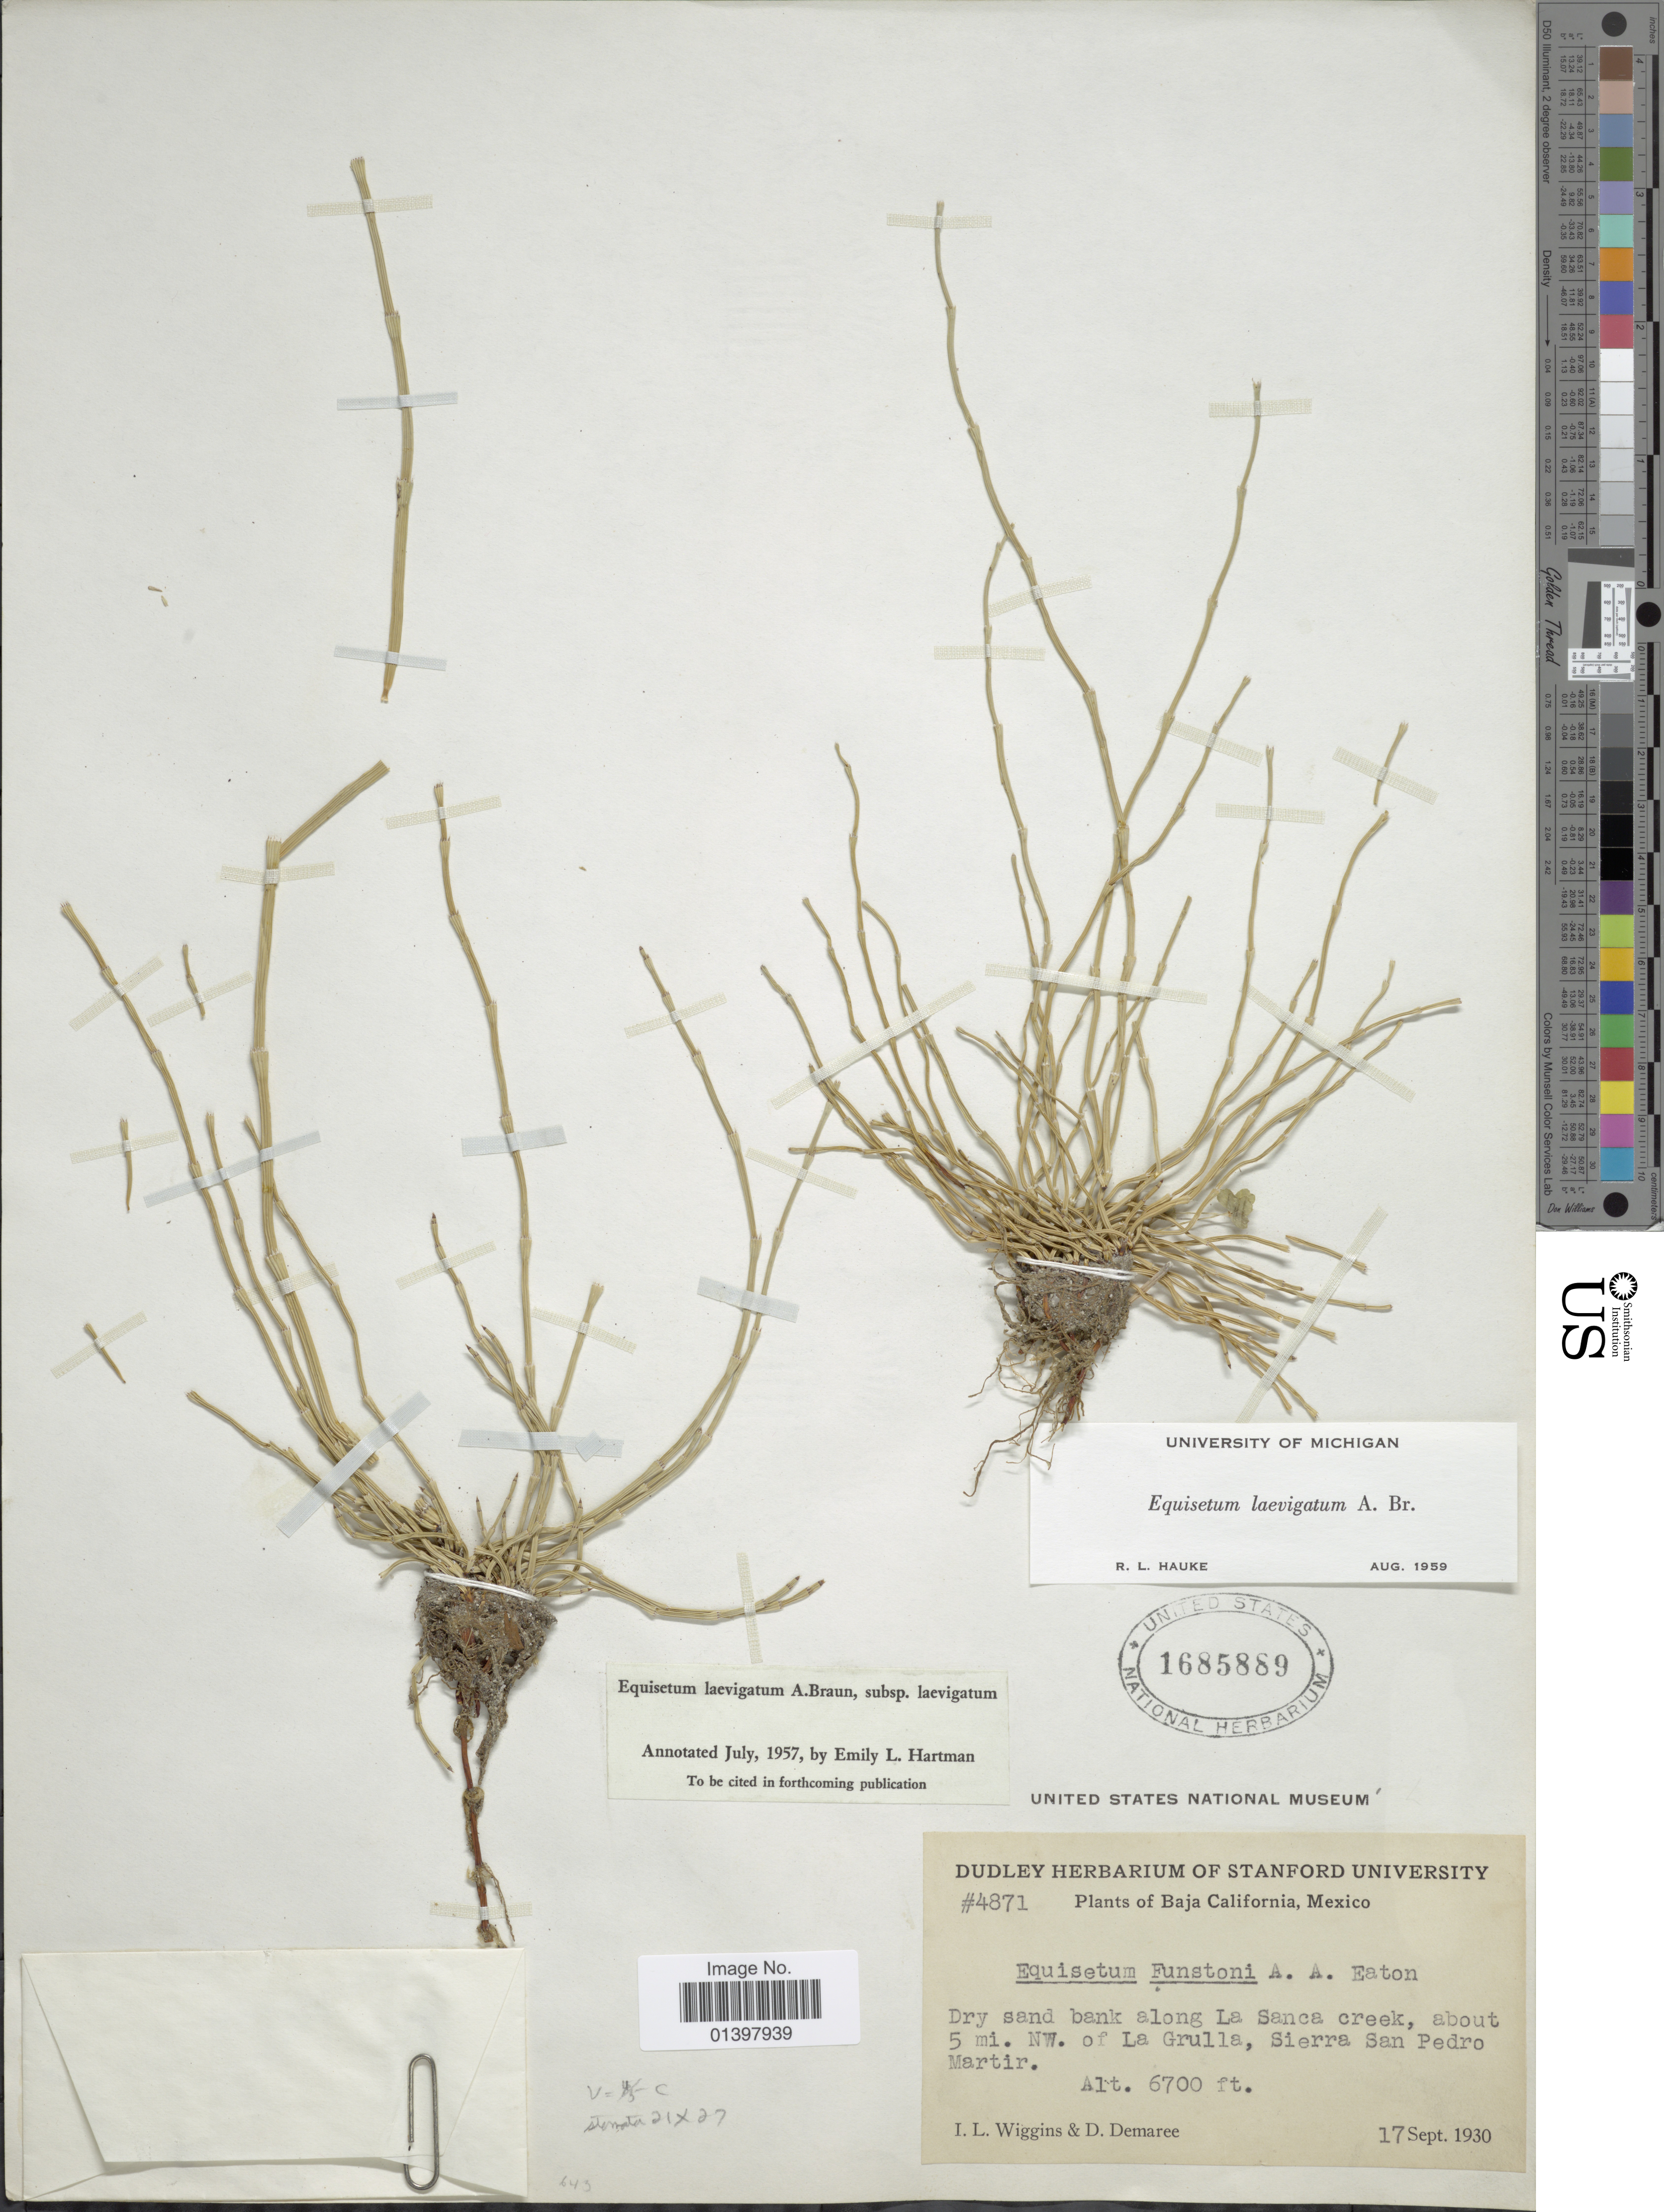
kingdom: Plantae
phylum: Tracheophyta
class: Polypodiopsida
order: Equisetales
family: Equisetaceae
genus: Equisetum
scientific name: Equisetum laevigatum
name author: A. Braun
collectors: I. L. Wiggins & D. Demaree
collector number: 4871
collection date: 1930-09-17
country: Mexico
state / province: Baja California Norte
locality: Dry sand bank along La Sanca creek, about 5 mi. NW of La Grulla, Sierra San Pedro Martir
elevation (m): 2042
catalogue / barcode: US 1685889